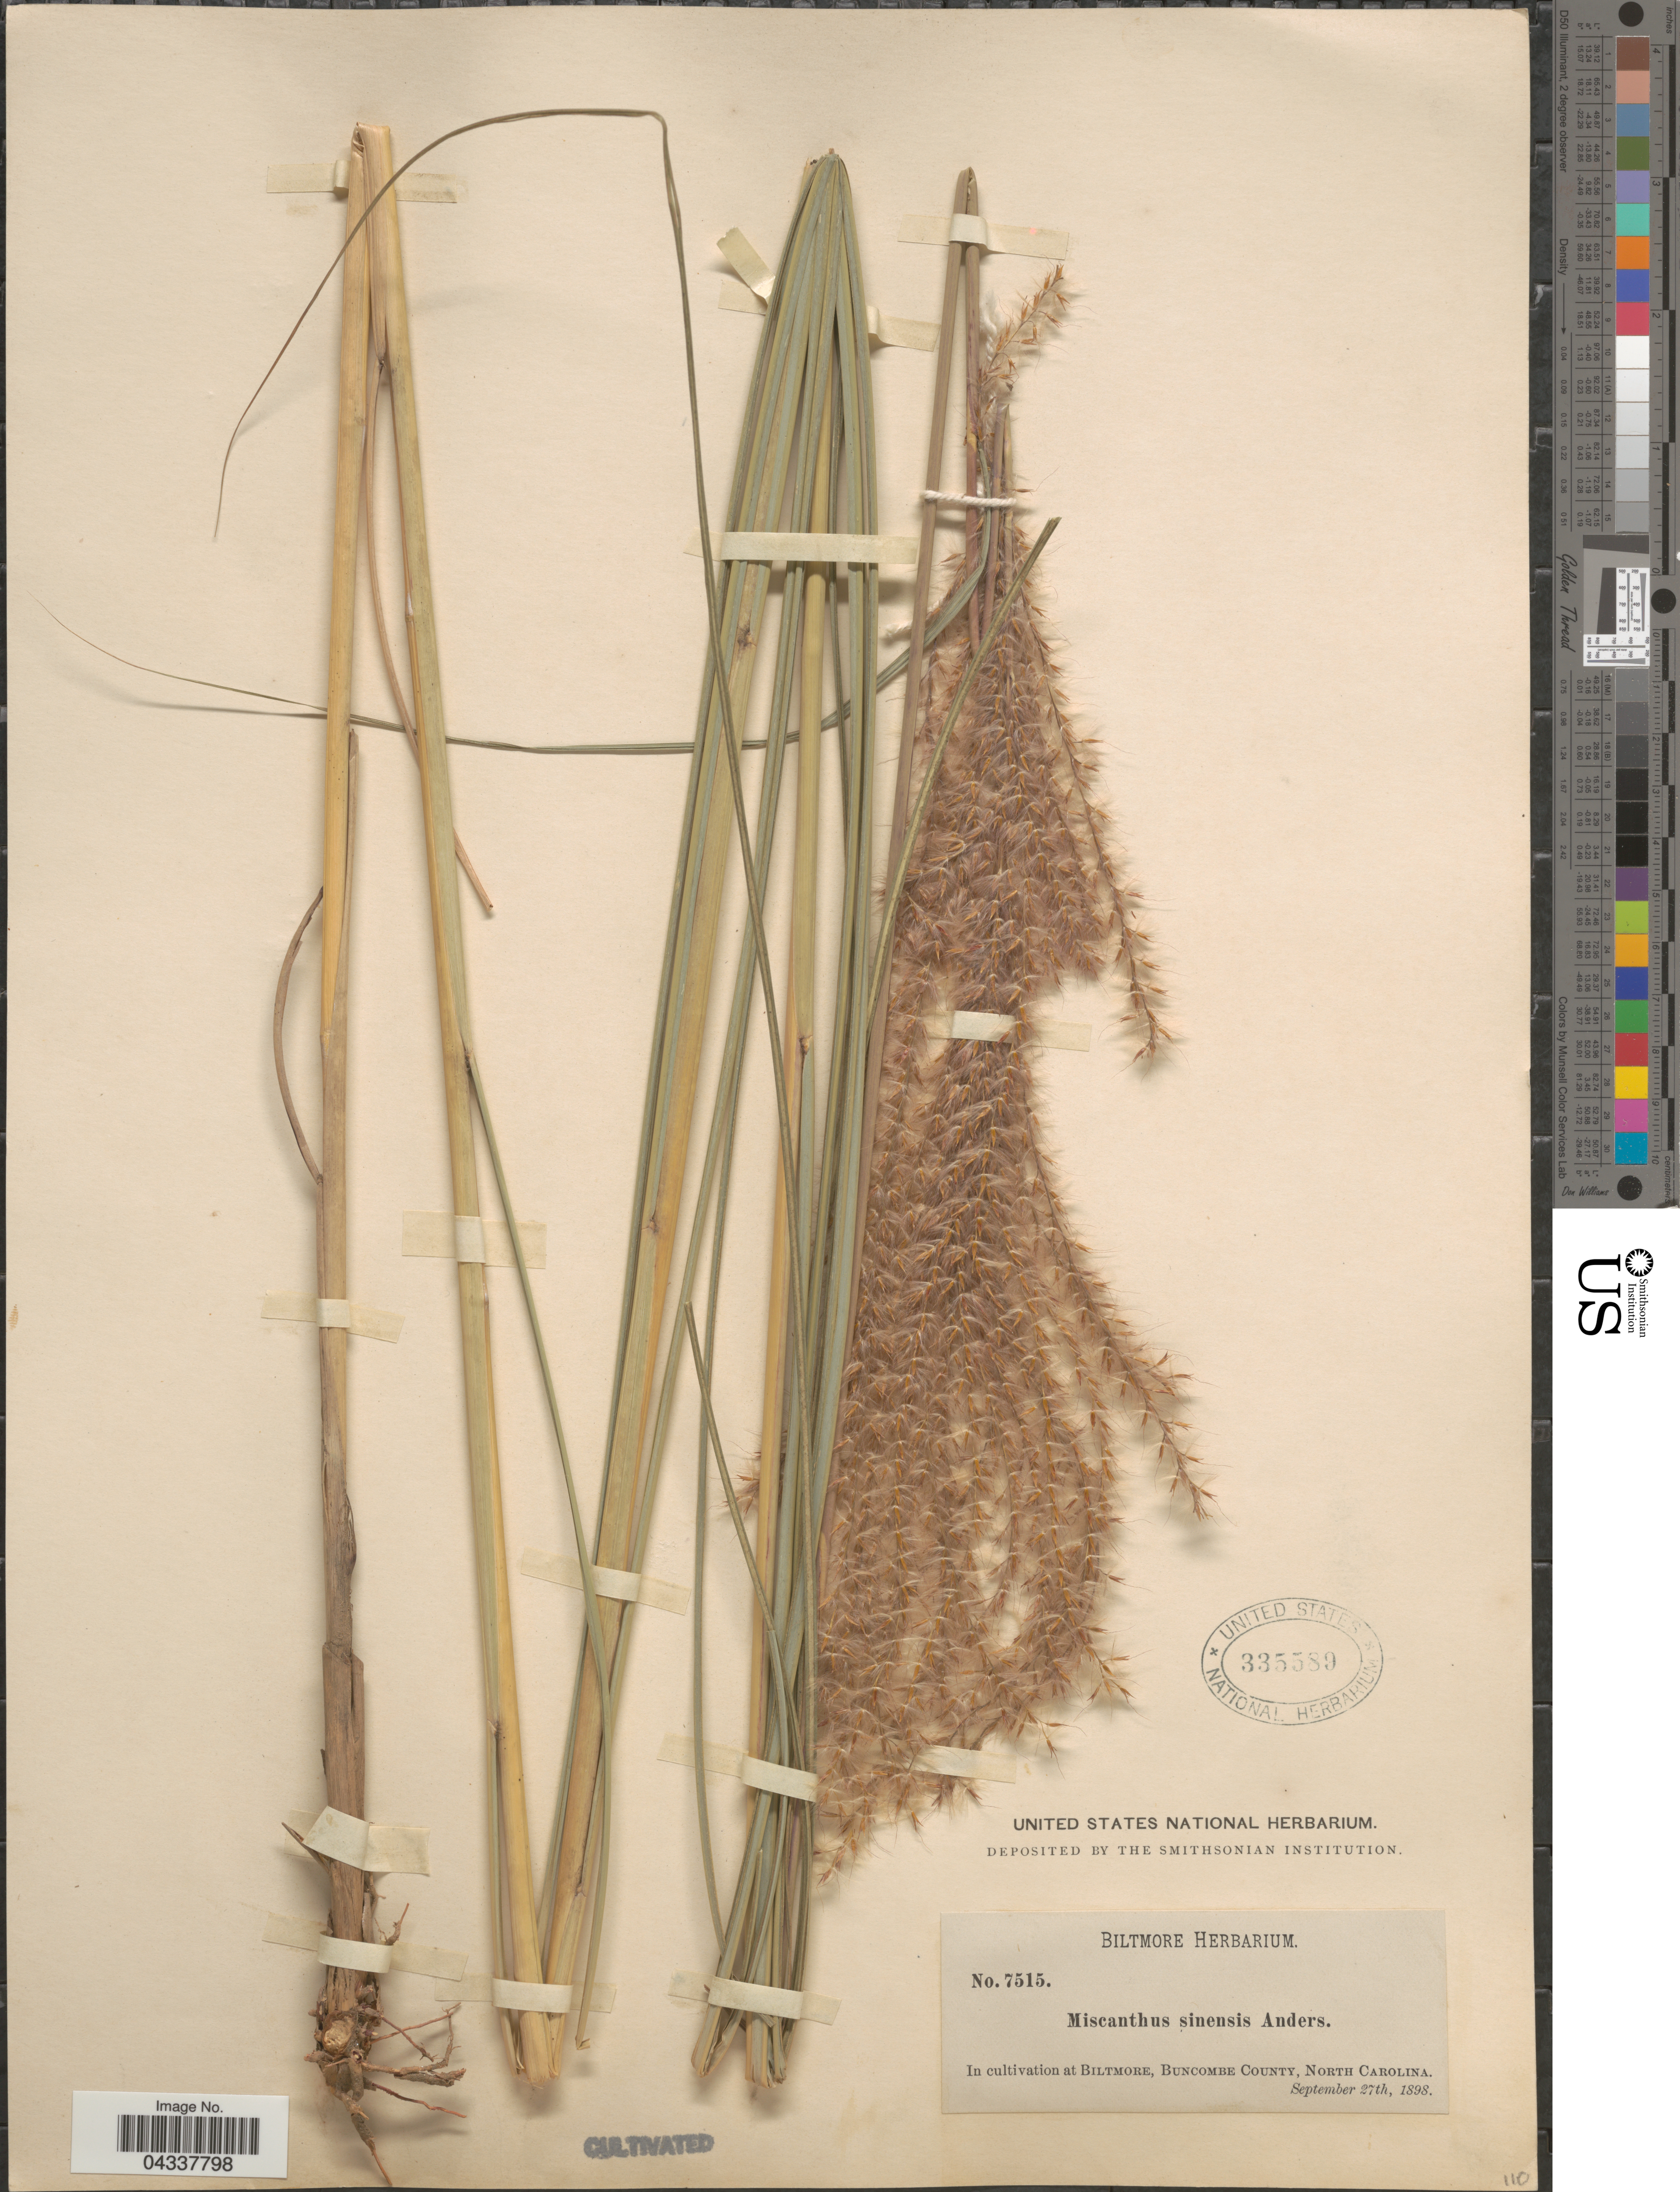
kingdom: Plantae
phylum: Tracheophyta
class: Liliopsida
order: Poales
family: Poaceae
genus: Miscanthus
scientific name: Miscanthus sinensis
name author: Andersson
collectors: ex herb. Biltmore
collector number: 7515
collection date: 1898-09-27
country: United States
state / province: North Carolina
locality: At Biltmore, Buncombe County.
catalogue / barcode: US 335589